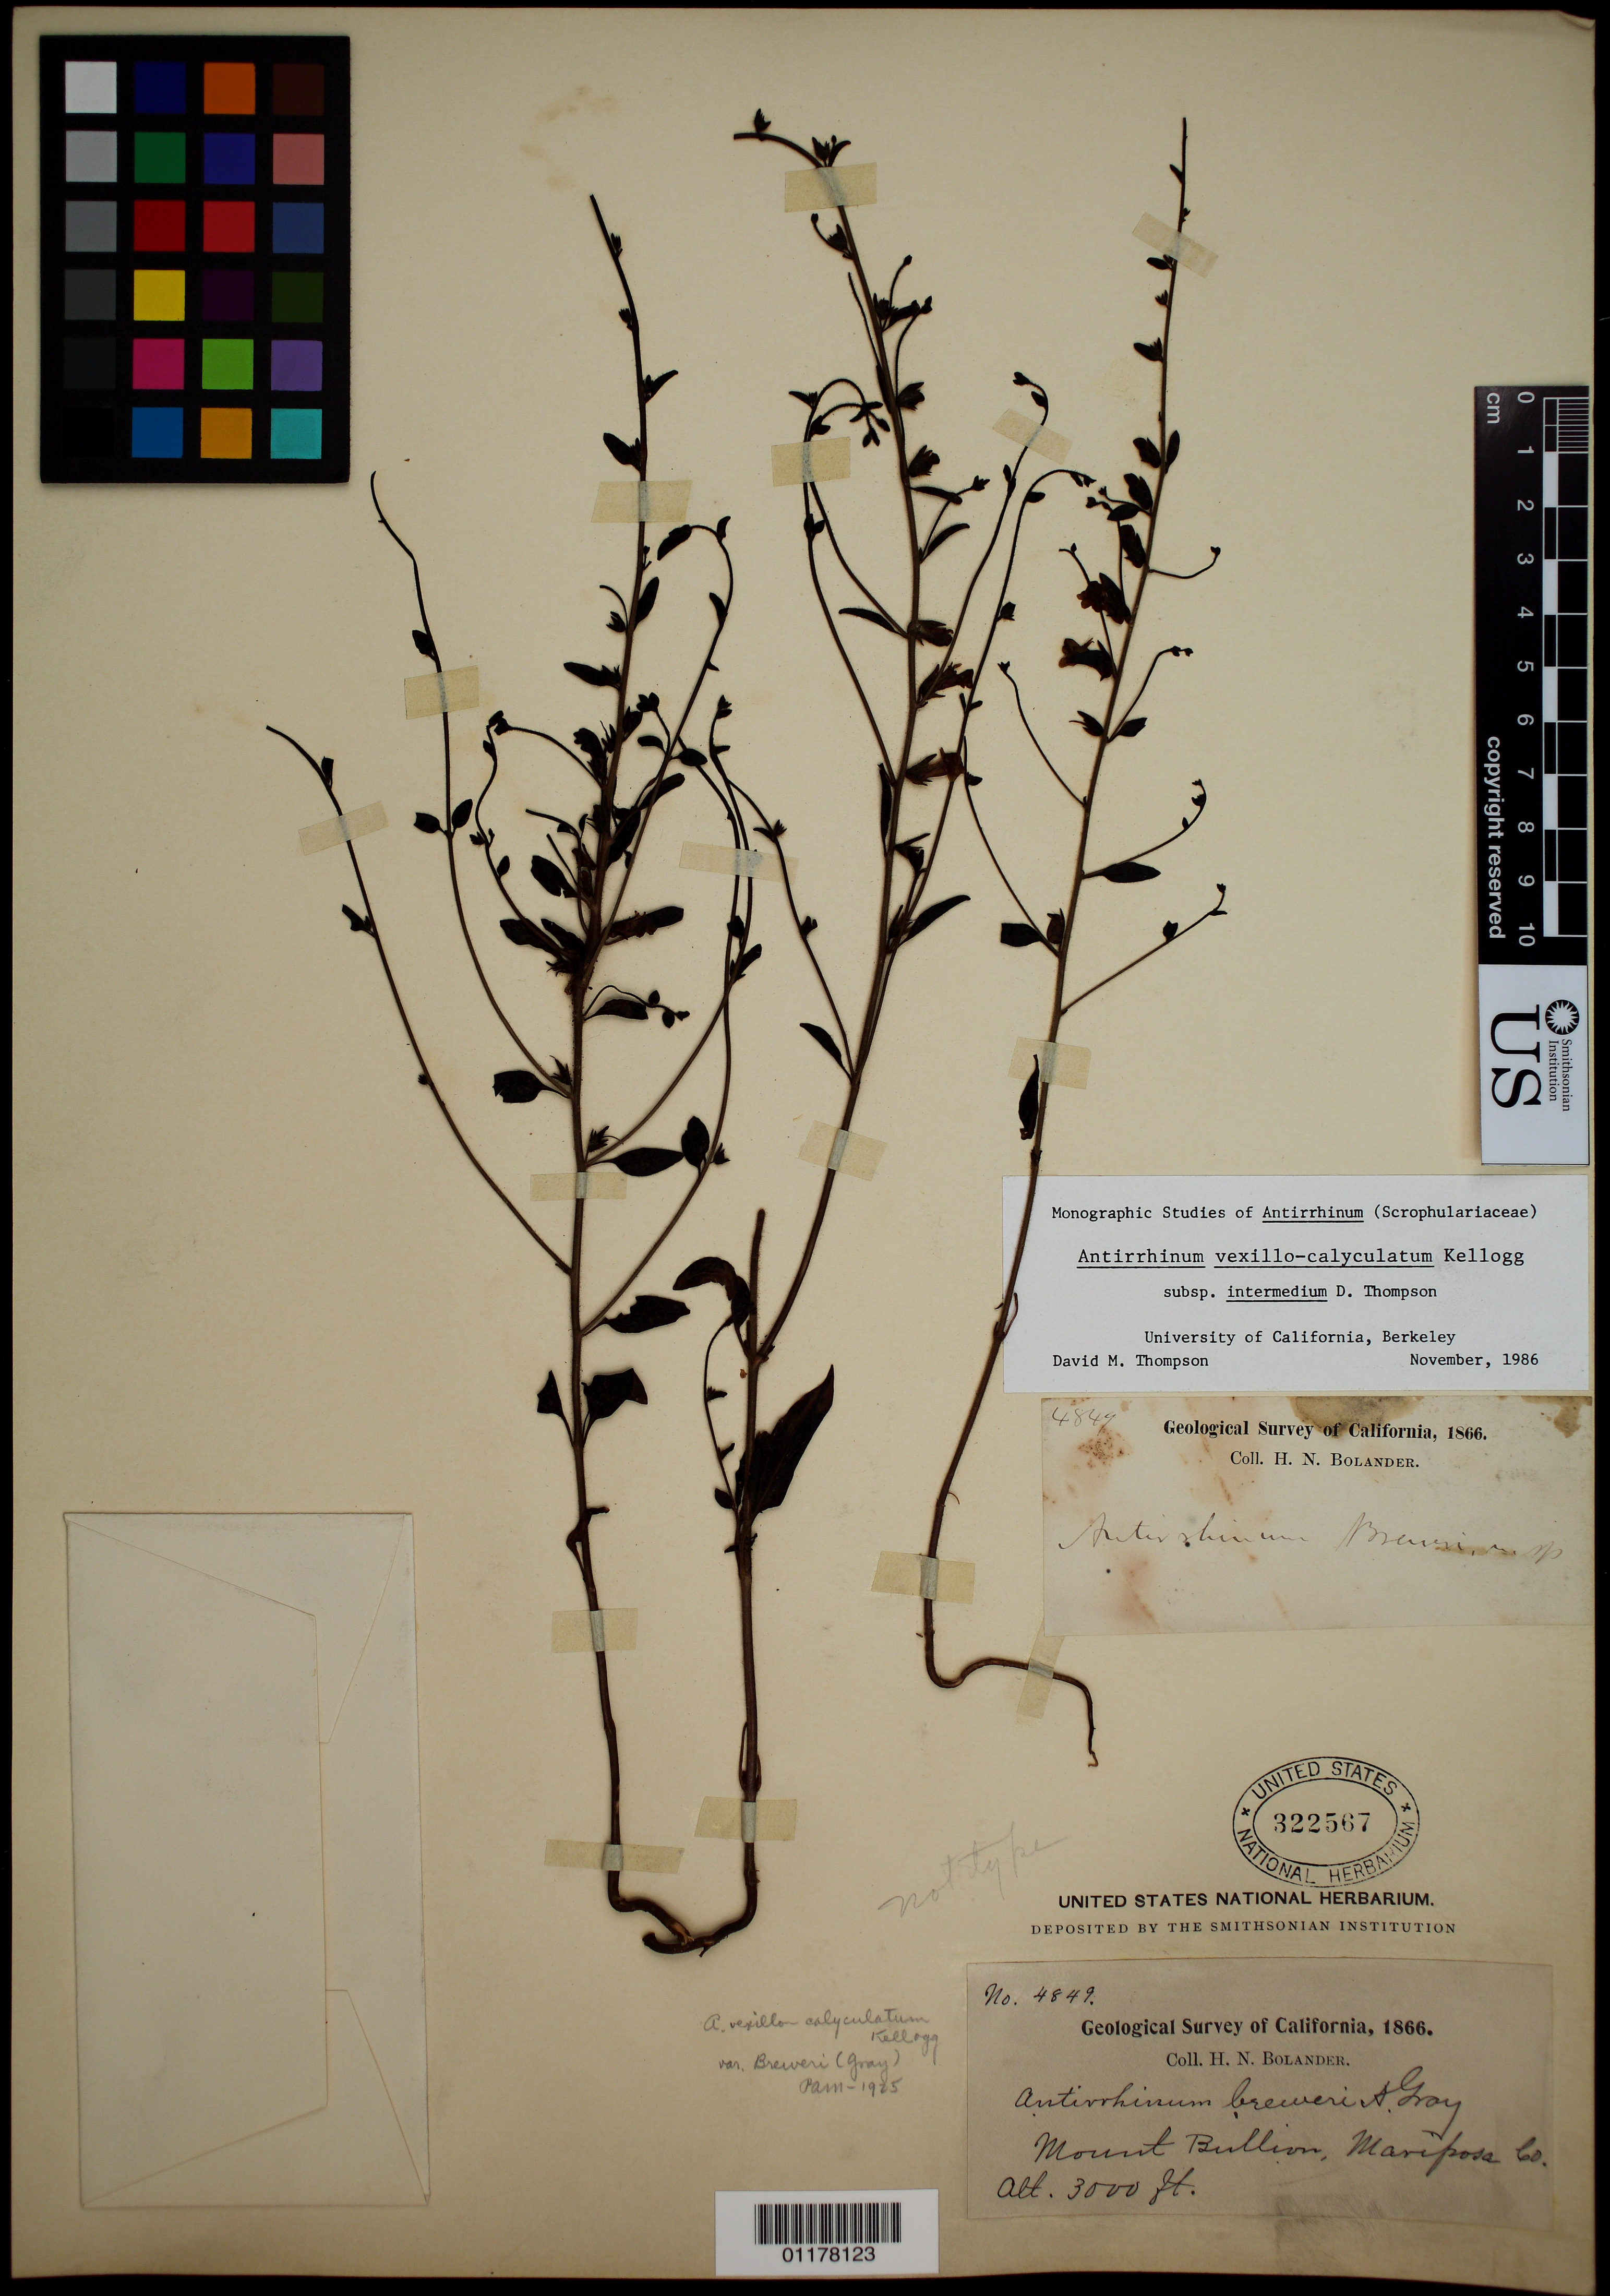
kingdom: Plantae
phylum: Tracheophyta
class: Magnoliopsida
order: Lamiales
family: Plantaginaceae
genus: Sairocarpus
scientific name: Sairocarpus vexillocalyculatus subsp. breweri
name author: (A. Gray) Barringer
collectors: H. Bolander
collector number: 4849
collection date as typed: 1866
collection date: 1866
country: United States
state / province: California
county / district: Mariposa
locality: Mount Bullion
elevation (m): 914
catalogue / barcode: US 322567